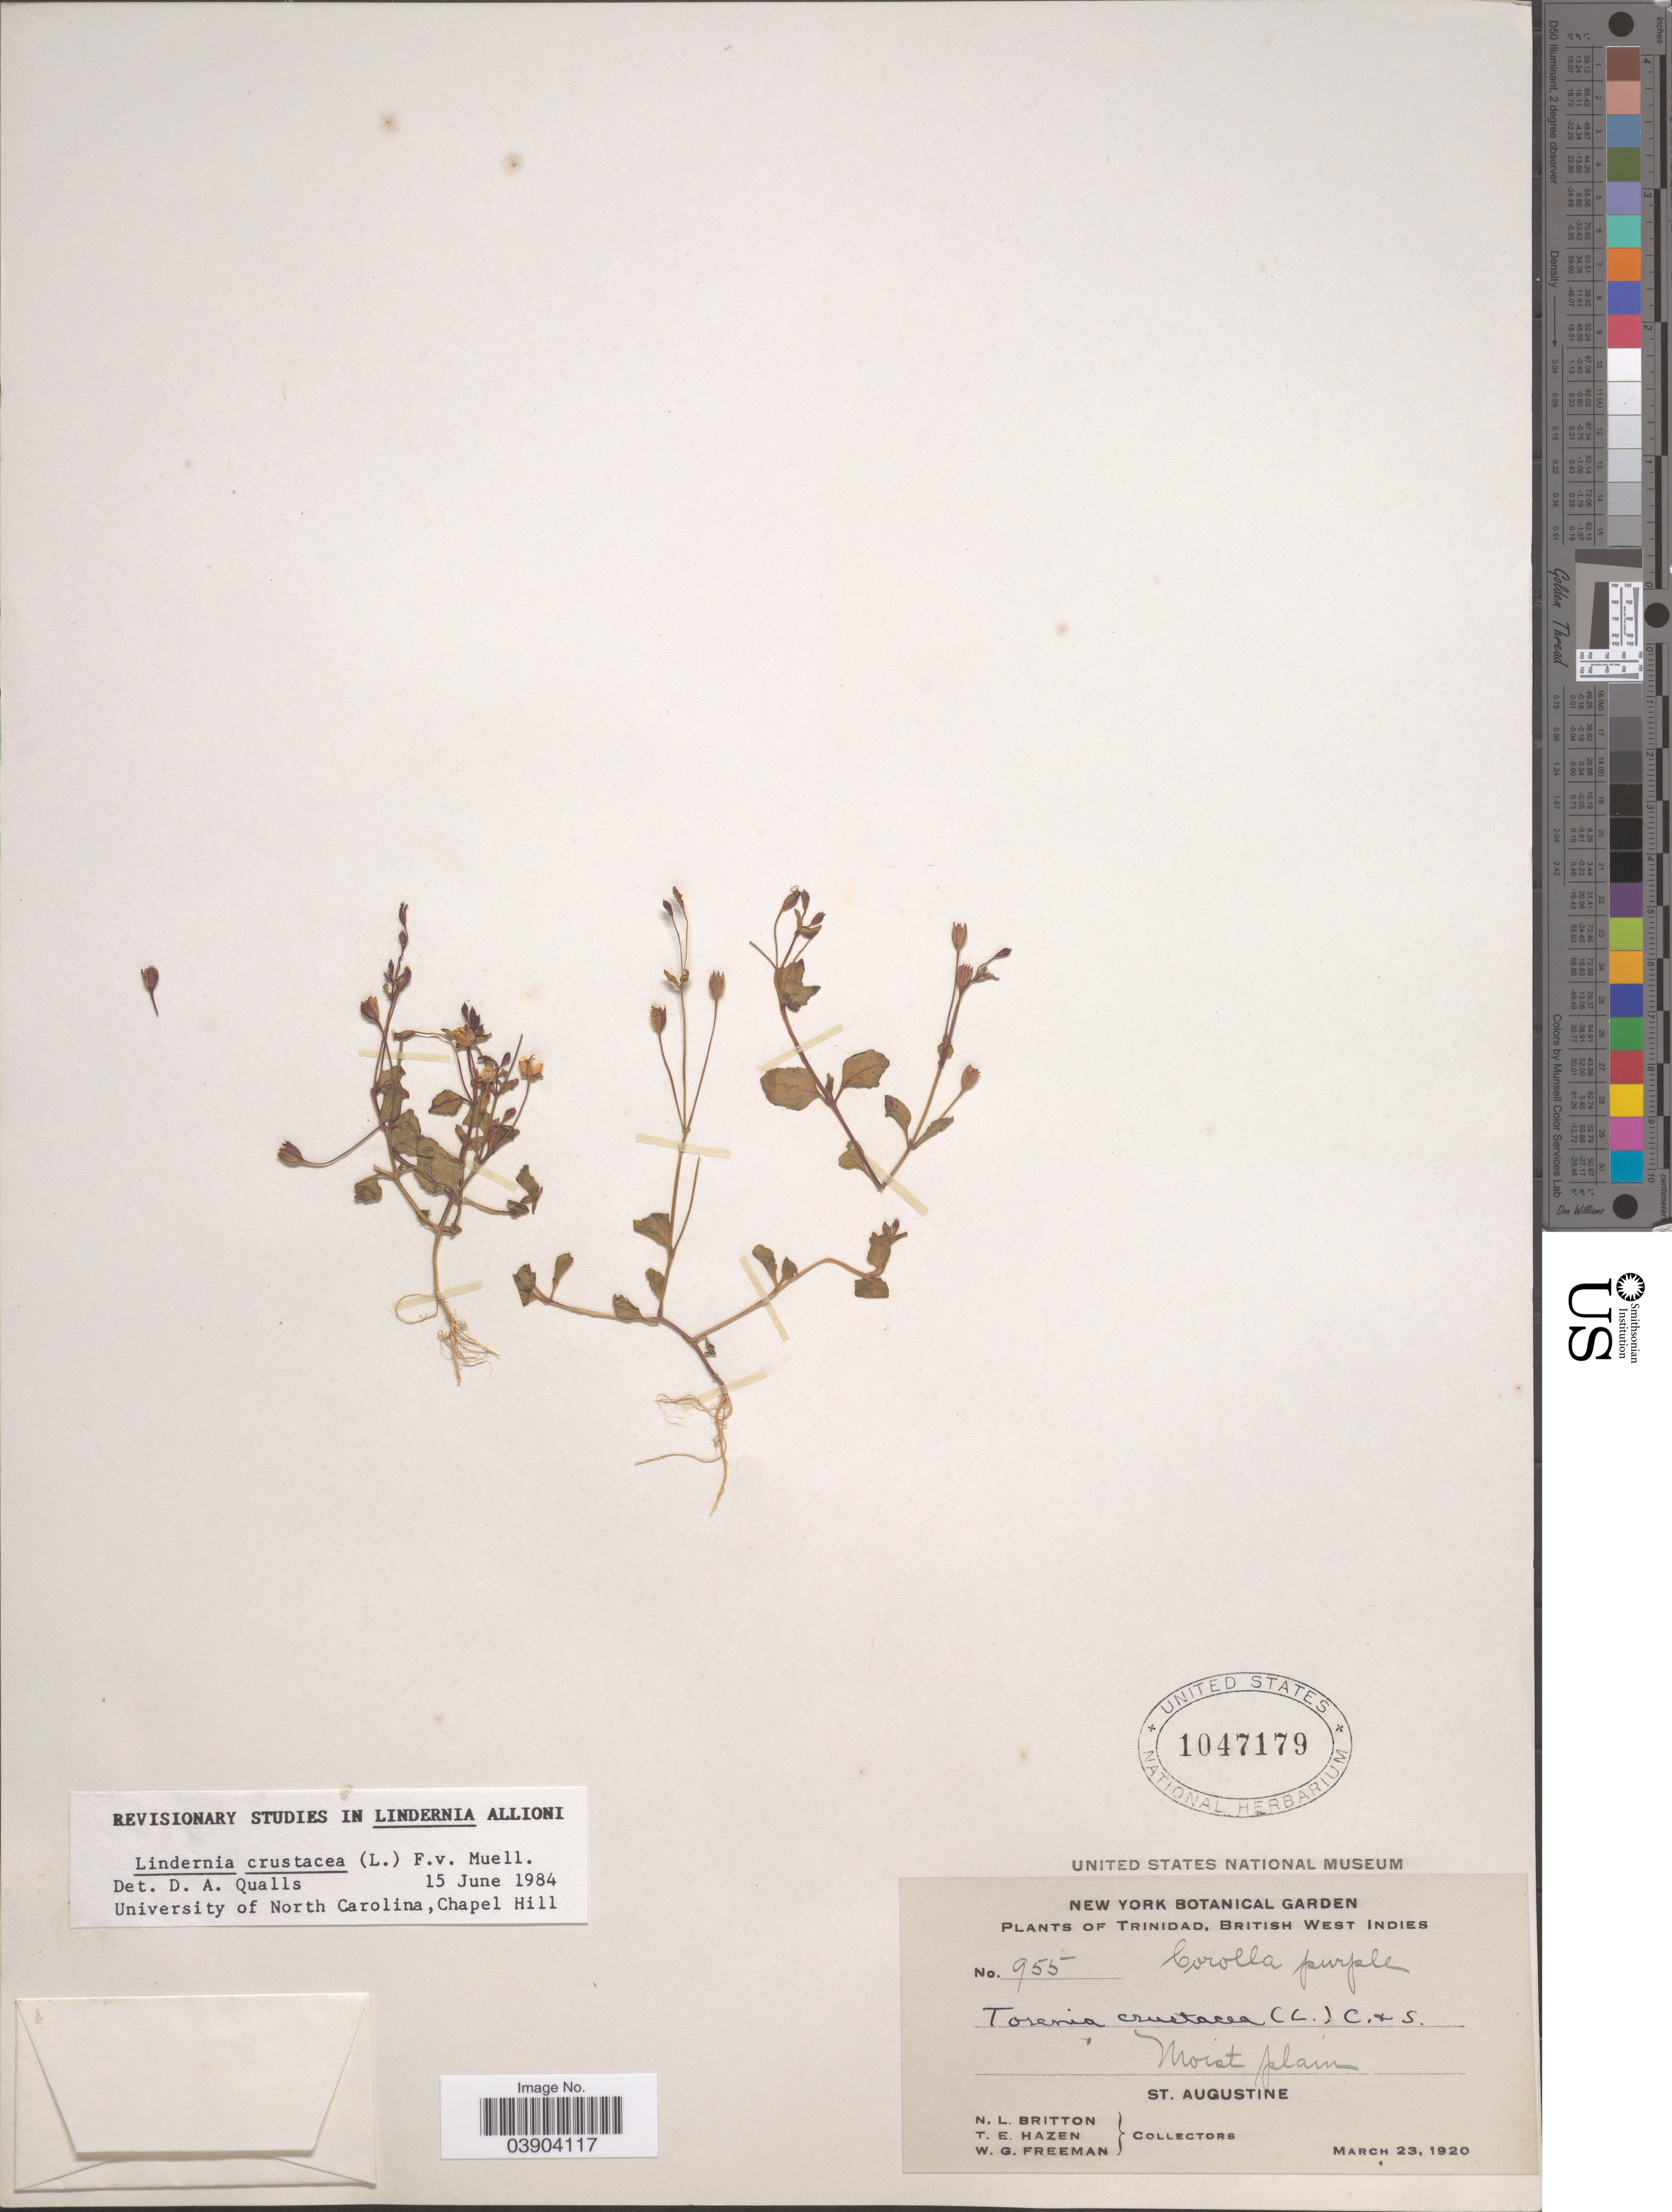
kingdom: Plantae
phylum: Tracheophyta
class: Magnoliopsida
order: Lamiales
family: Linderniaceae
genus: Lindernia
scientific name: Lindernia crustacea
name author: (L.) F. Muell.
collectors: Mrs. N. L. Britton, T. E. Hazen & W. Freeman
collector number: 955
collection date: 1920-03-23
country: Trinidad and Tobago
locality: British West Indies. St. Augustine.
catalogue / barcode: US 1047179